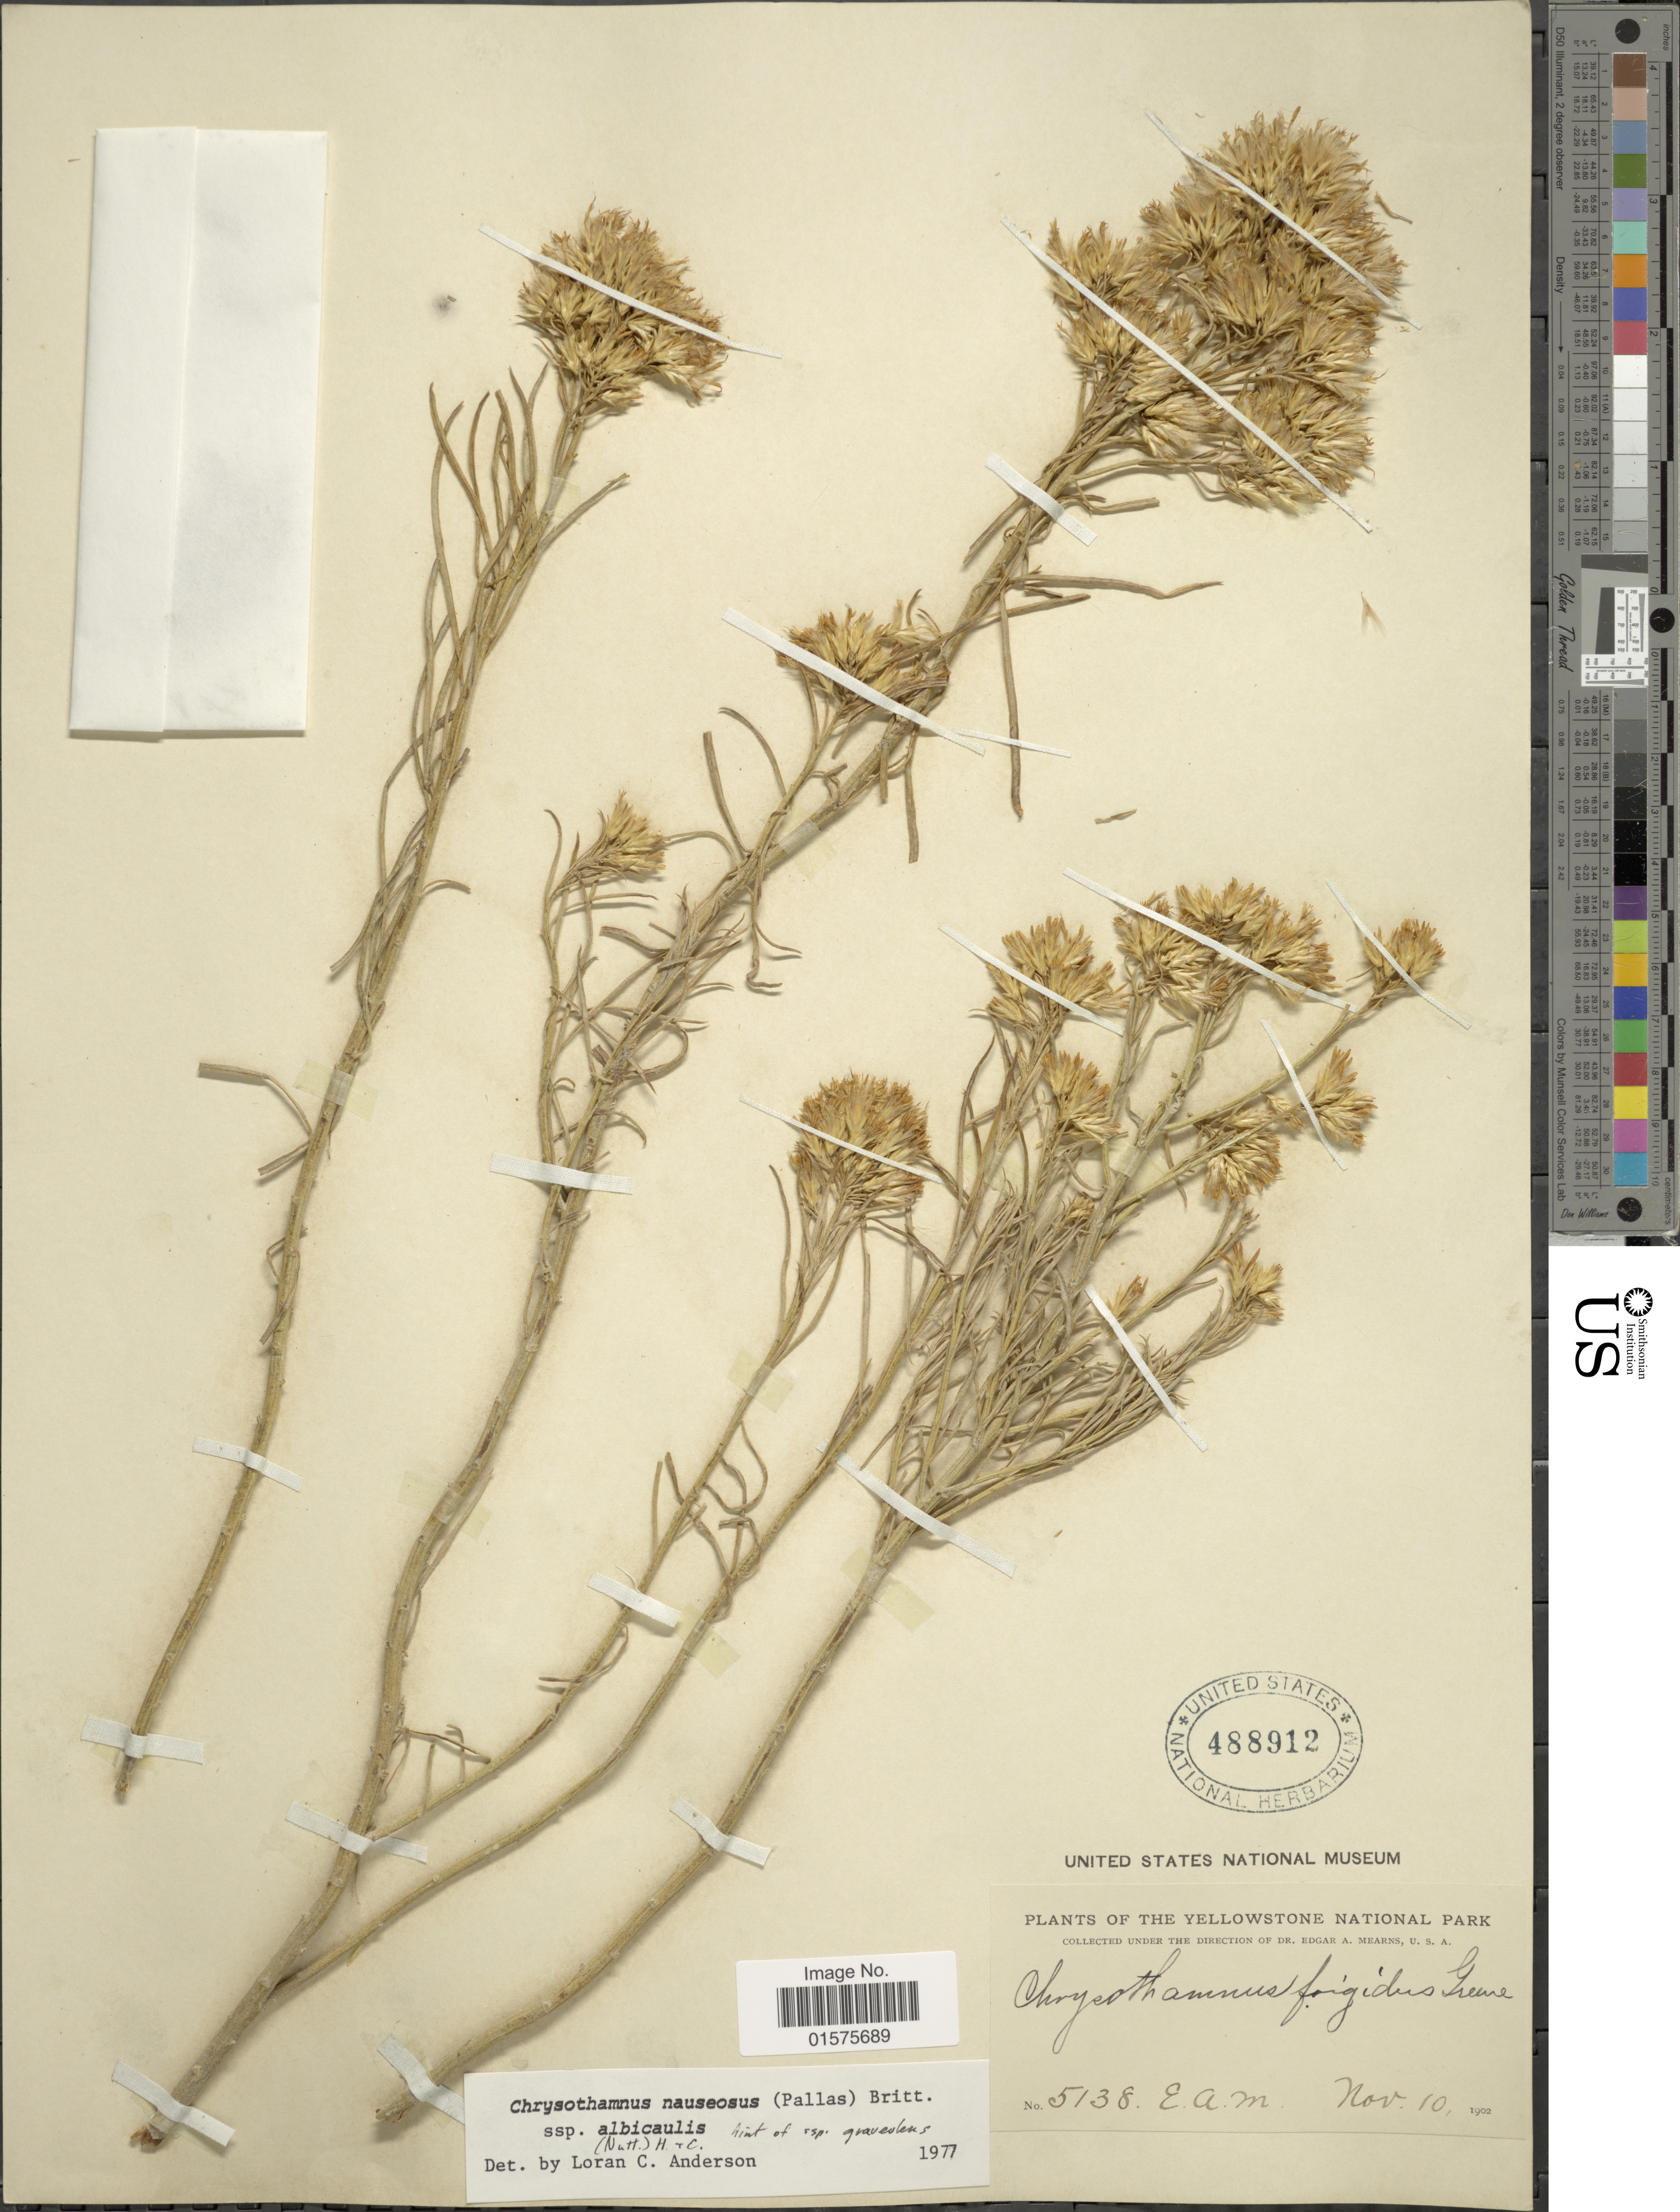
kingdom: Plantae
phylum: Tracheophyta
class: Magnoliopsida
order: Asterales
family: Asteraceae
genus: Ericameria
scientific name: Ericameria nauseosa var. speciosa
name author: (Nutt.) G.L. Nesom & G.I. Baird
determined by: Urbatsch, Lowell E., Curator (LSU), Louisiana State University (UNITED STATES)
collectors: E. A. Mearns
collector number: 5138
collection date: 1902-11-10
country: United States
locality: Yellowstone National Park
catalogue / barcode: US 488912